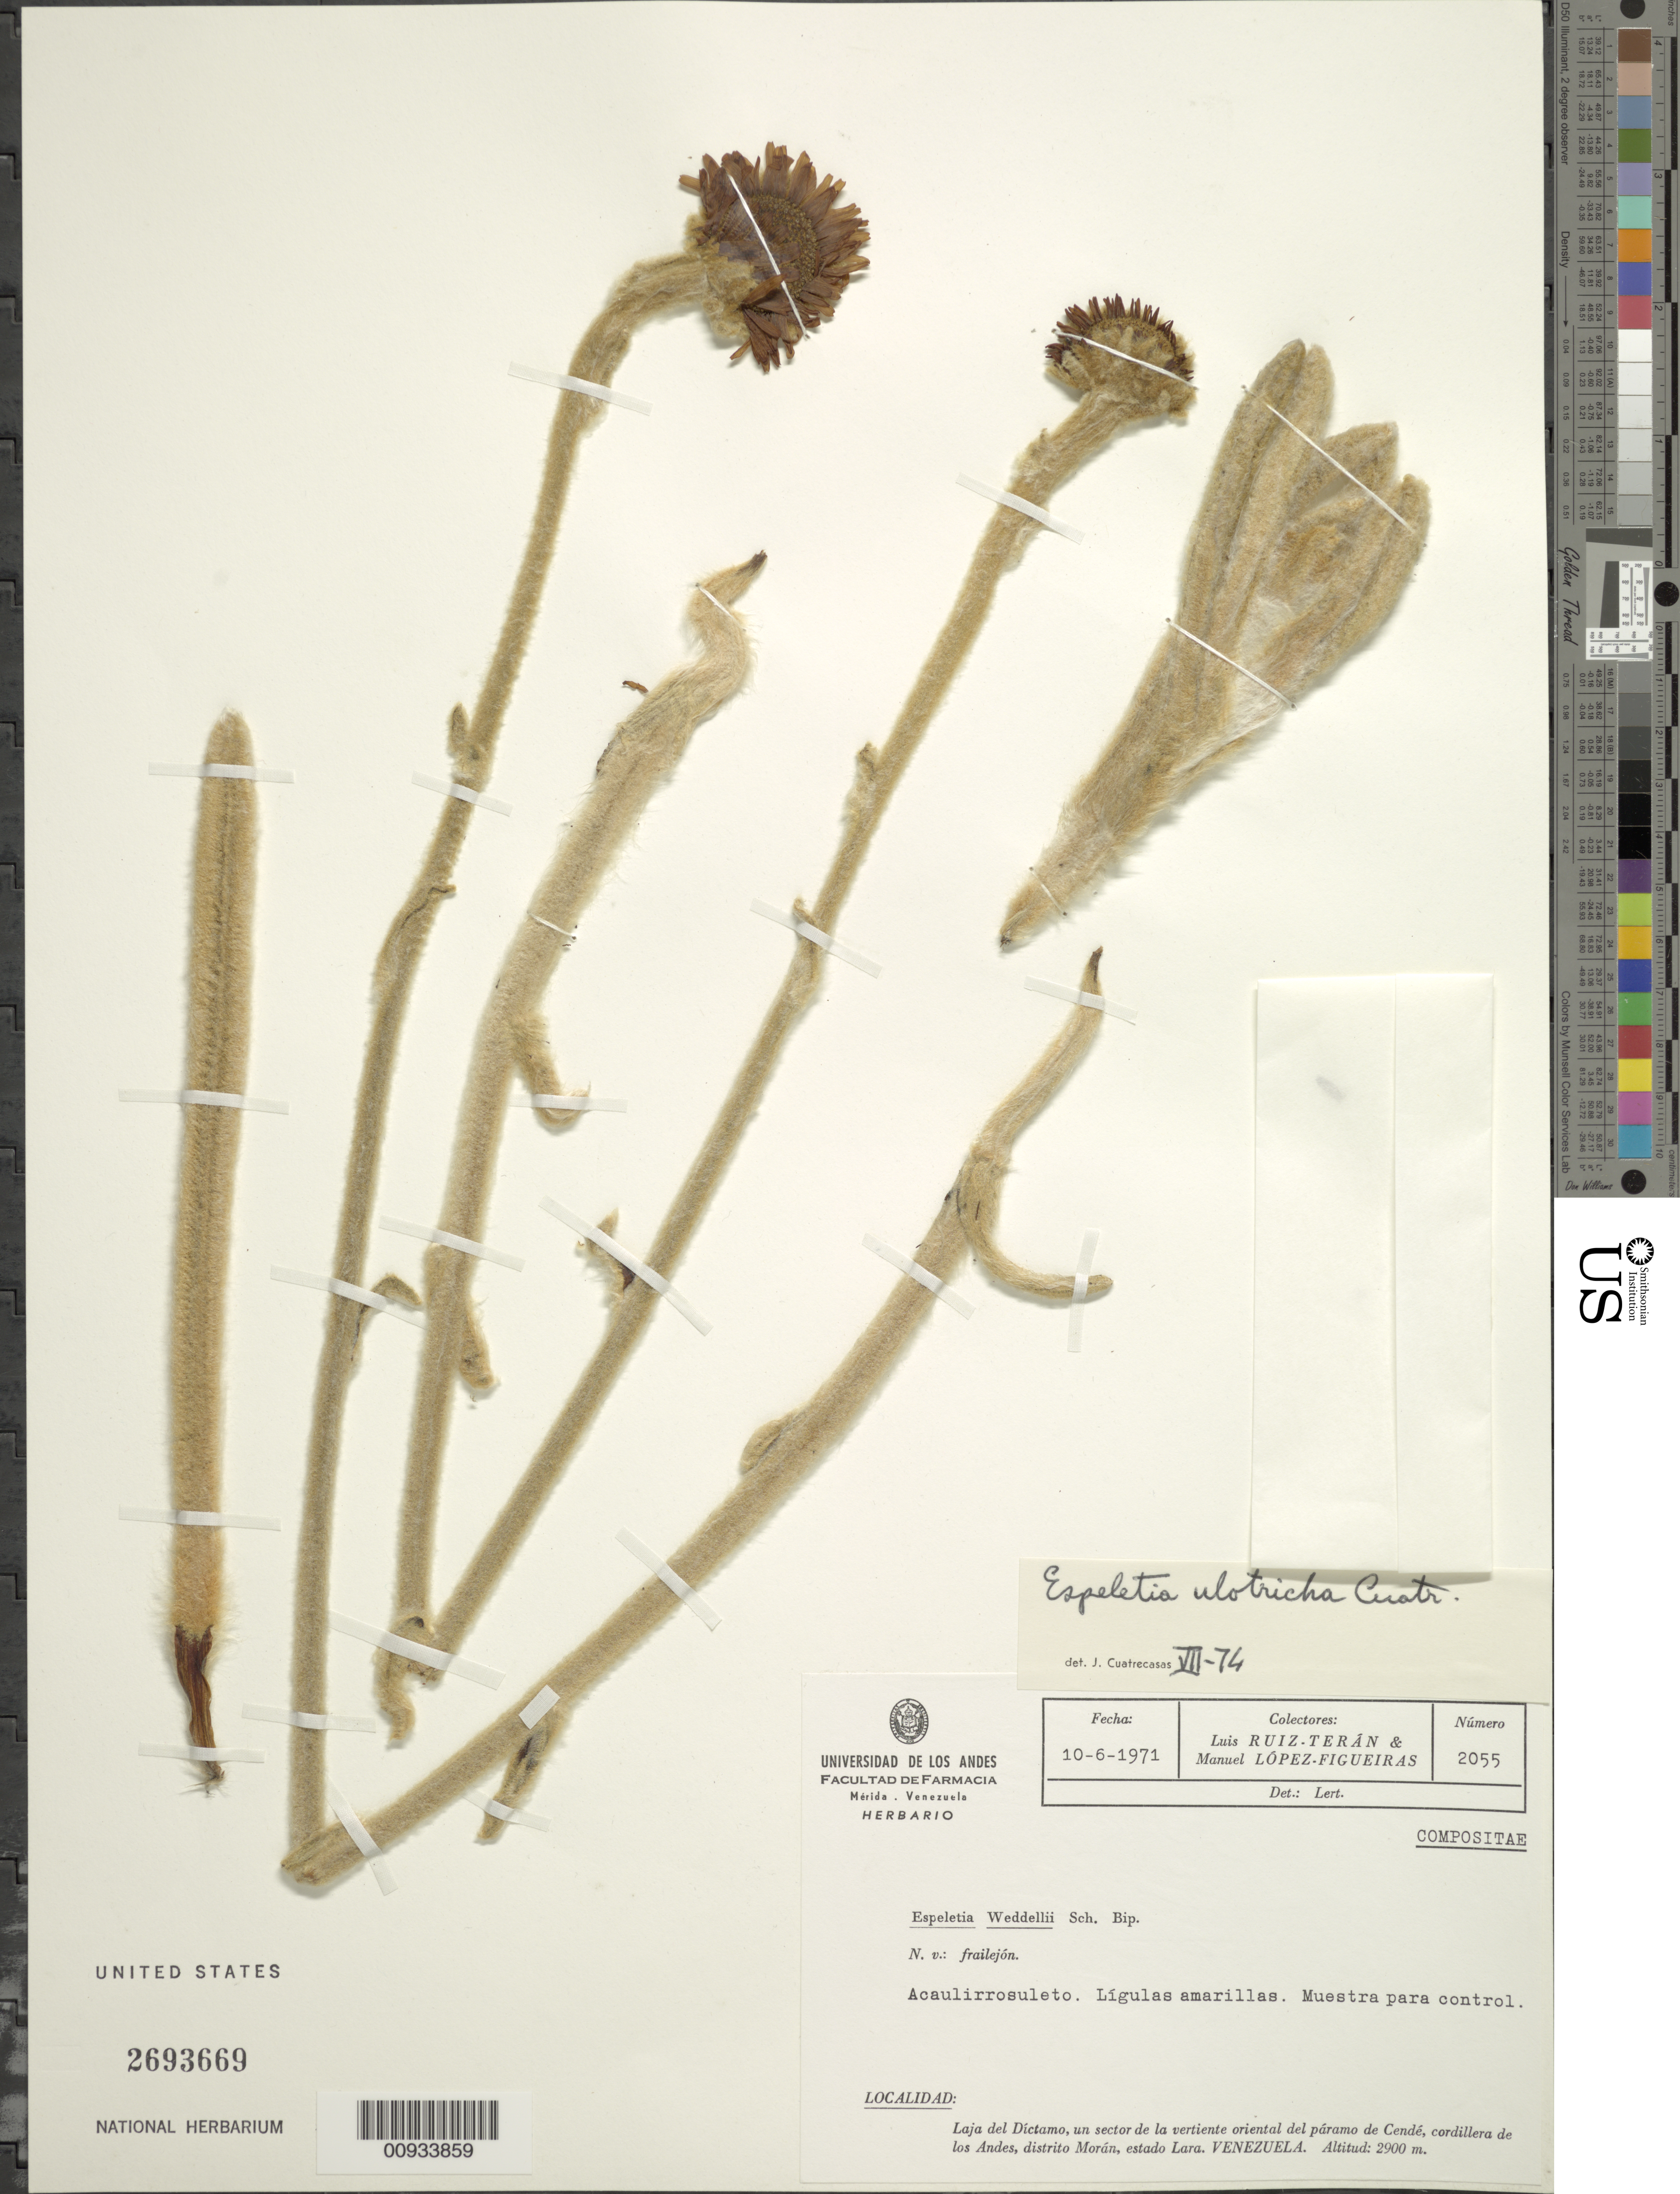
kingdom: Plantae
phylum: Tracheophyta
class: Magnoliopsida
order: Asterales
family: Asteraceae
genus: Espeletia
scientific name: Espeletia ulotricha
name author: Cuatrec.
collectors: L. Teran & M. López Figueiras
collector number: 2055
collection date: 1971-06-10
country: Venezuela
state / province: Lara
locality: Loja del Dictamo, un sector de la vertiente oriental del paramo de Cende, cordillera de los Andes, distrito Moran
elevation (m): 2900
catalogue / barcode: US 2693669